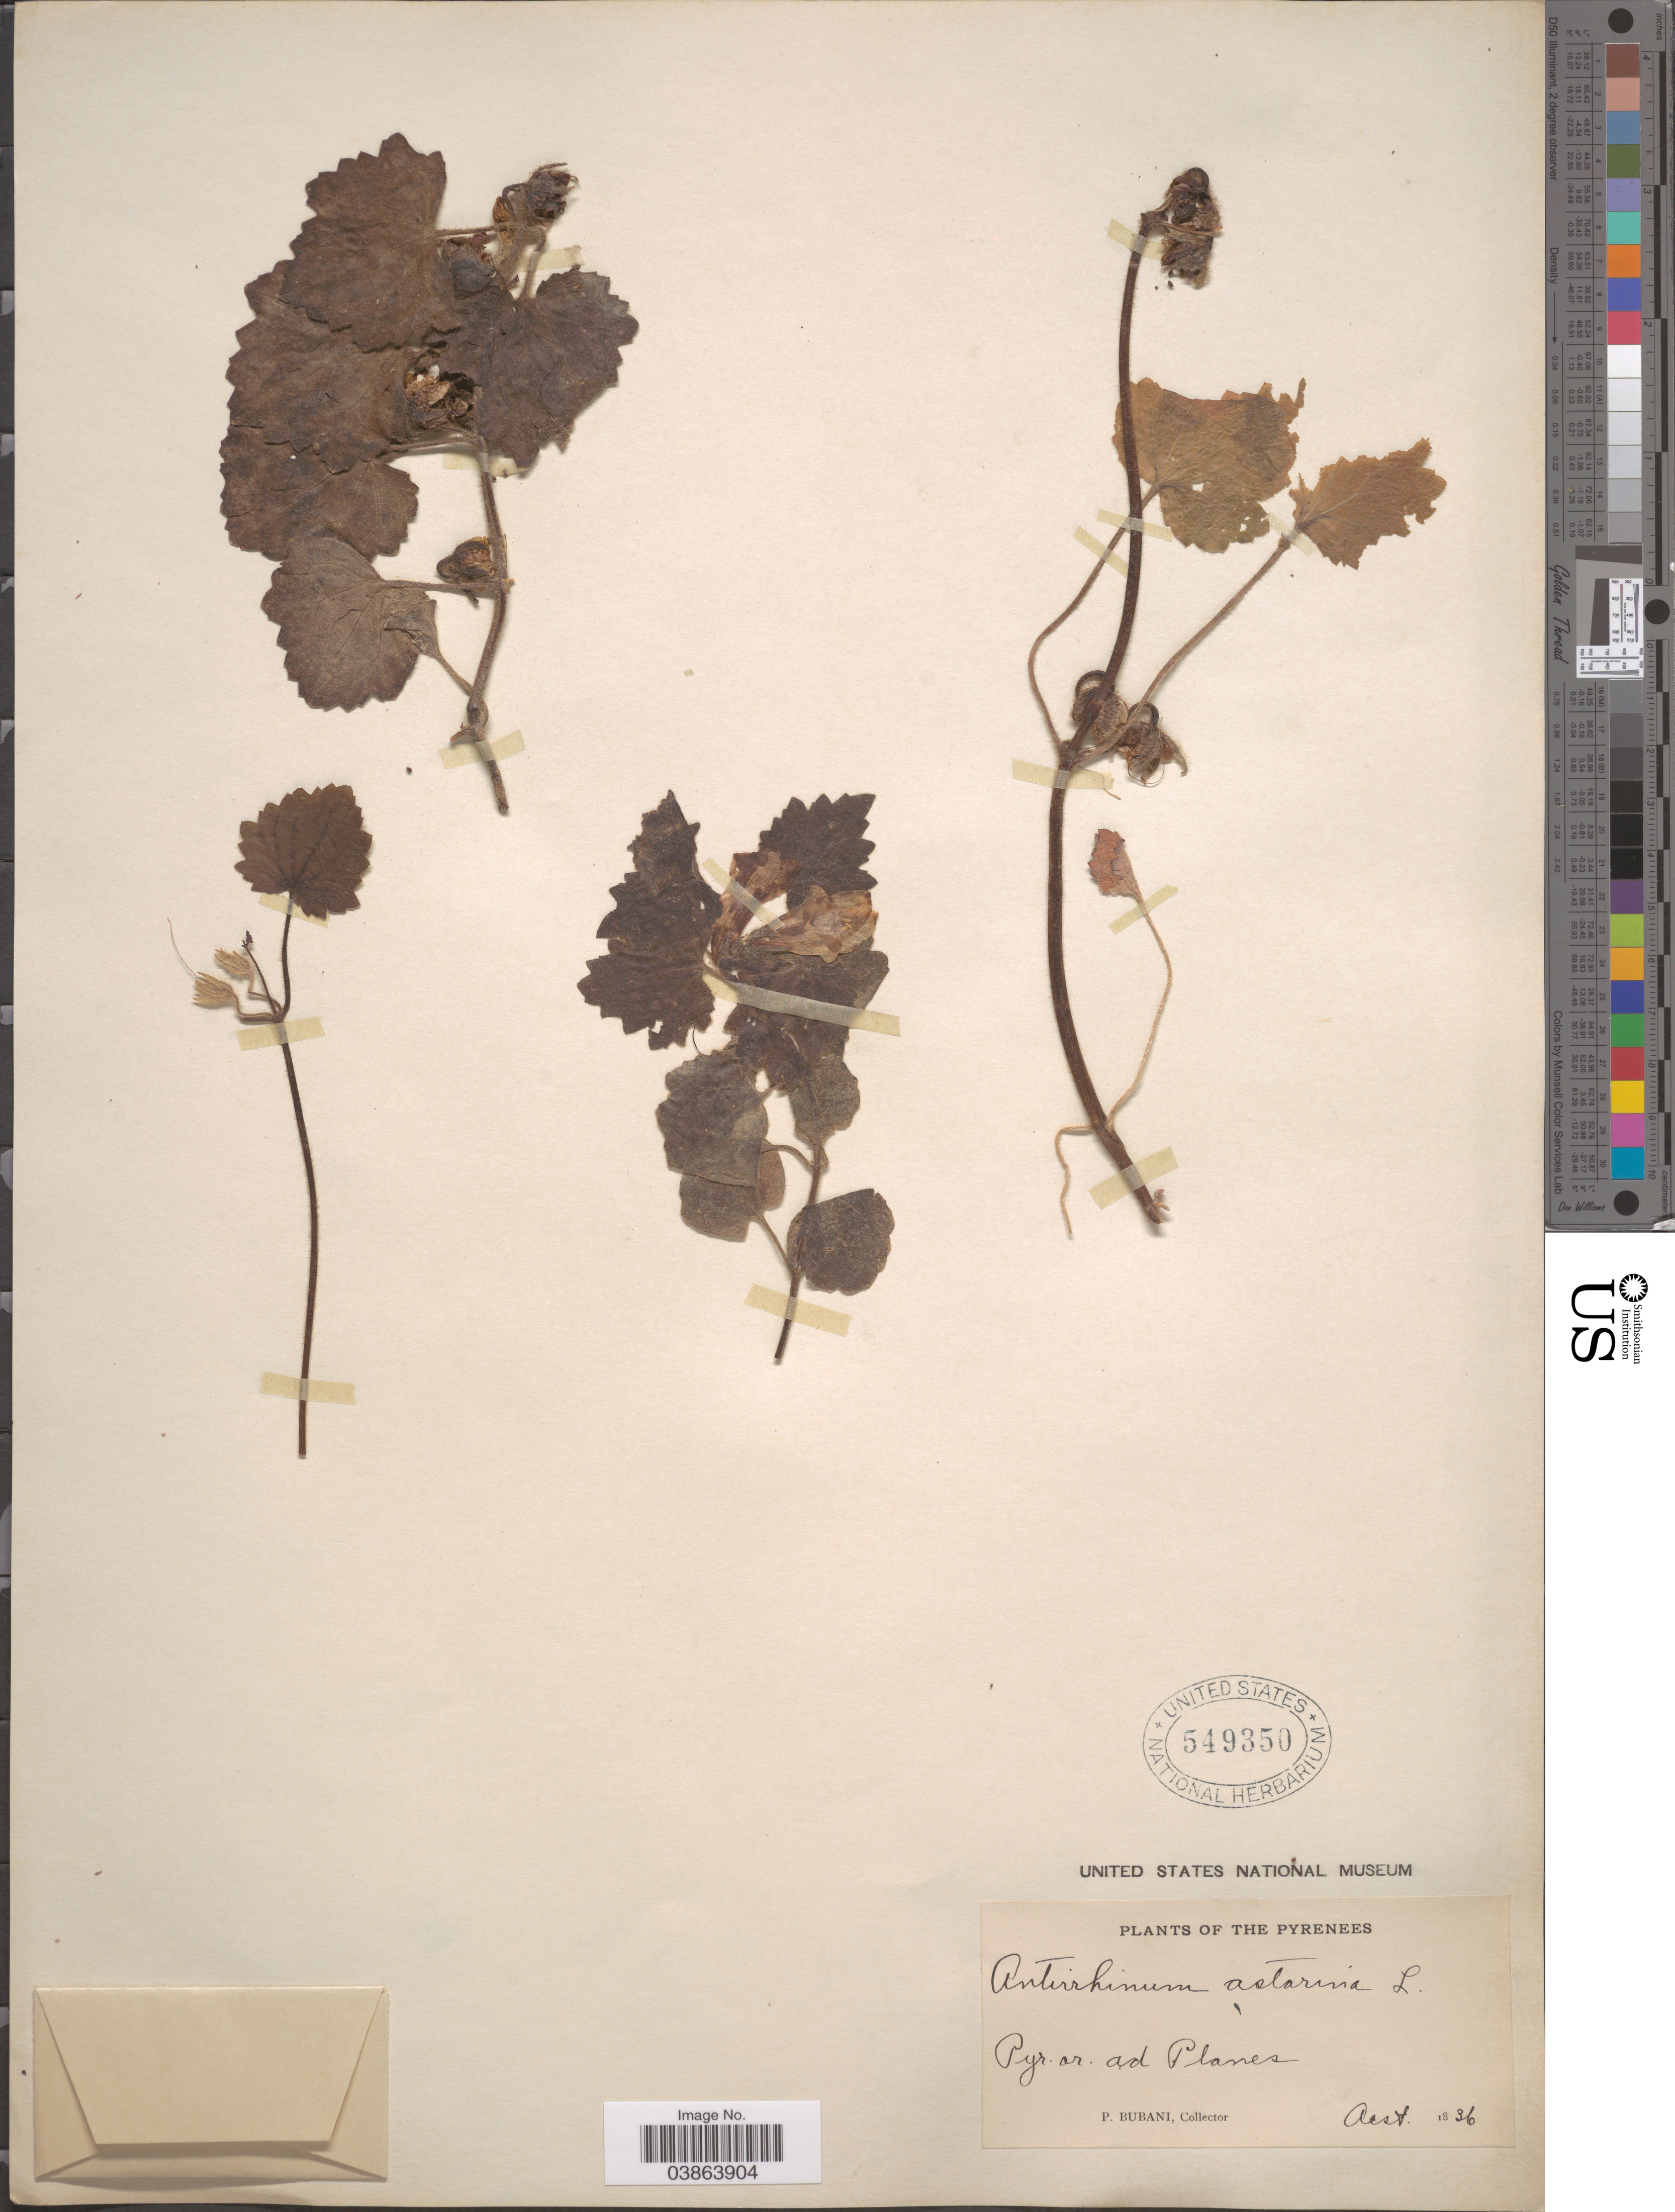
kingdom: Plantae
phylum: Tracheophyta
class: Magnoliopsida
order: Lamiales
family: Plantaginaceae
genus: Asarina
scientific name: Asarina procumbens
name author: Mill.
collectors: P. Bubani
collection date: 1836-08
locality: Pyrenees. Pyr. ar. ad Planes.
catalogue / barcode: US 549350